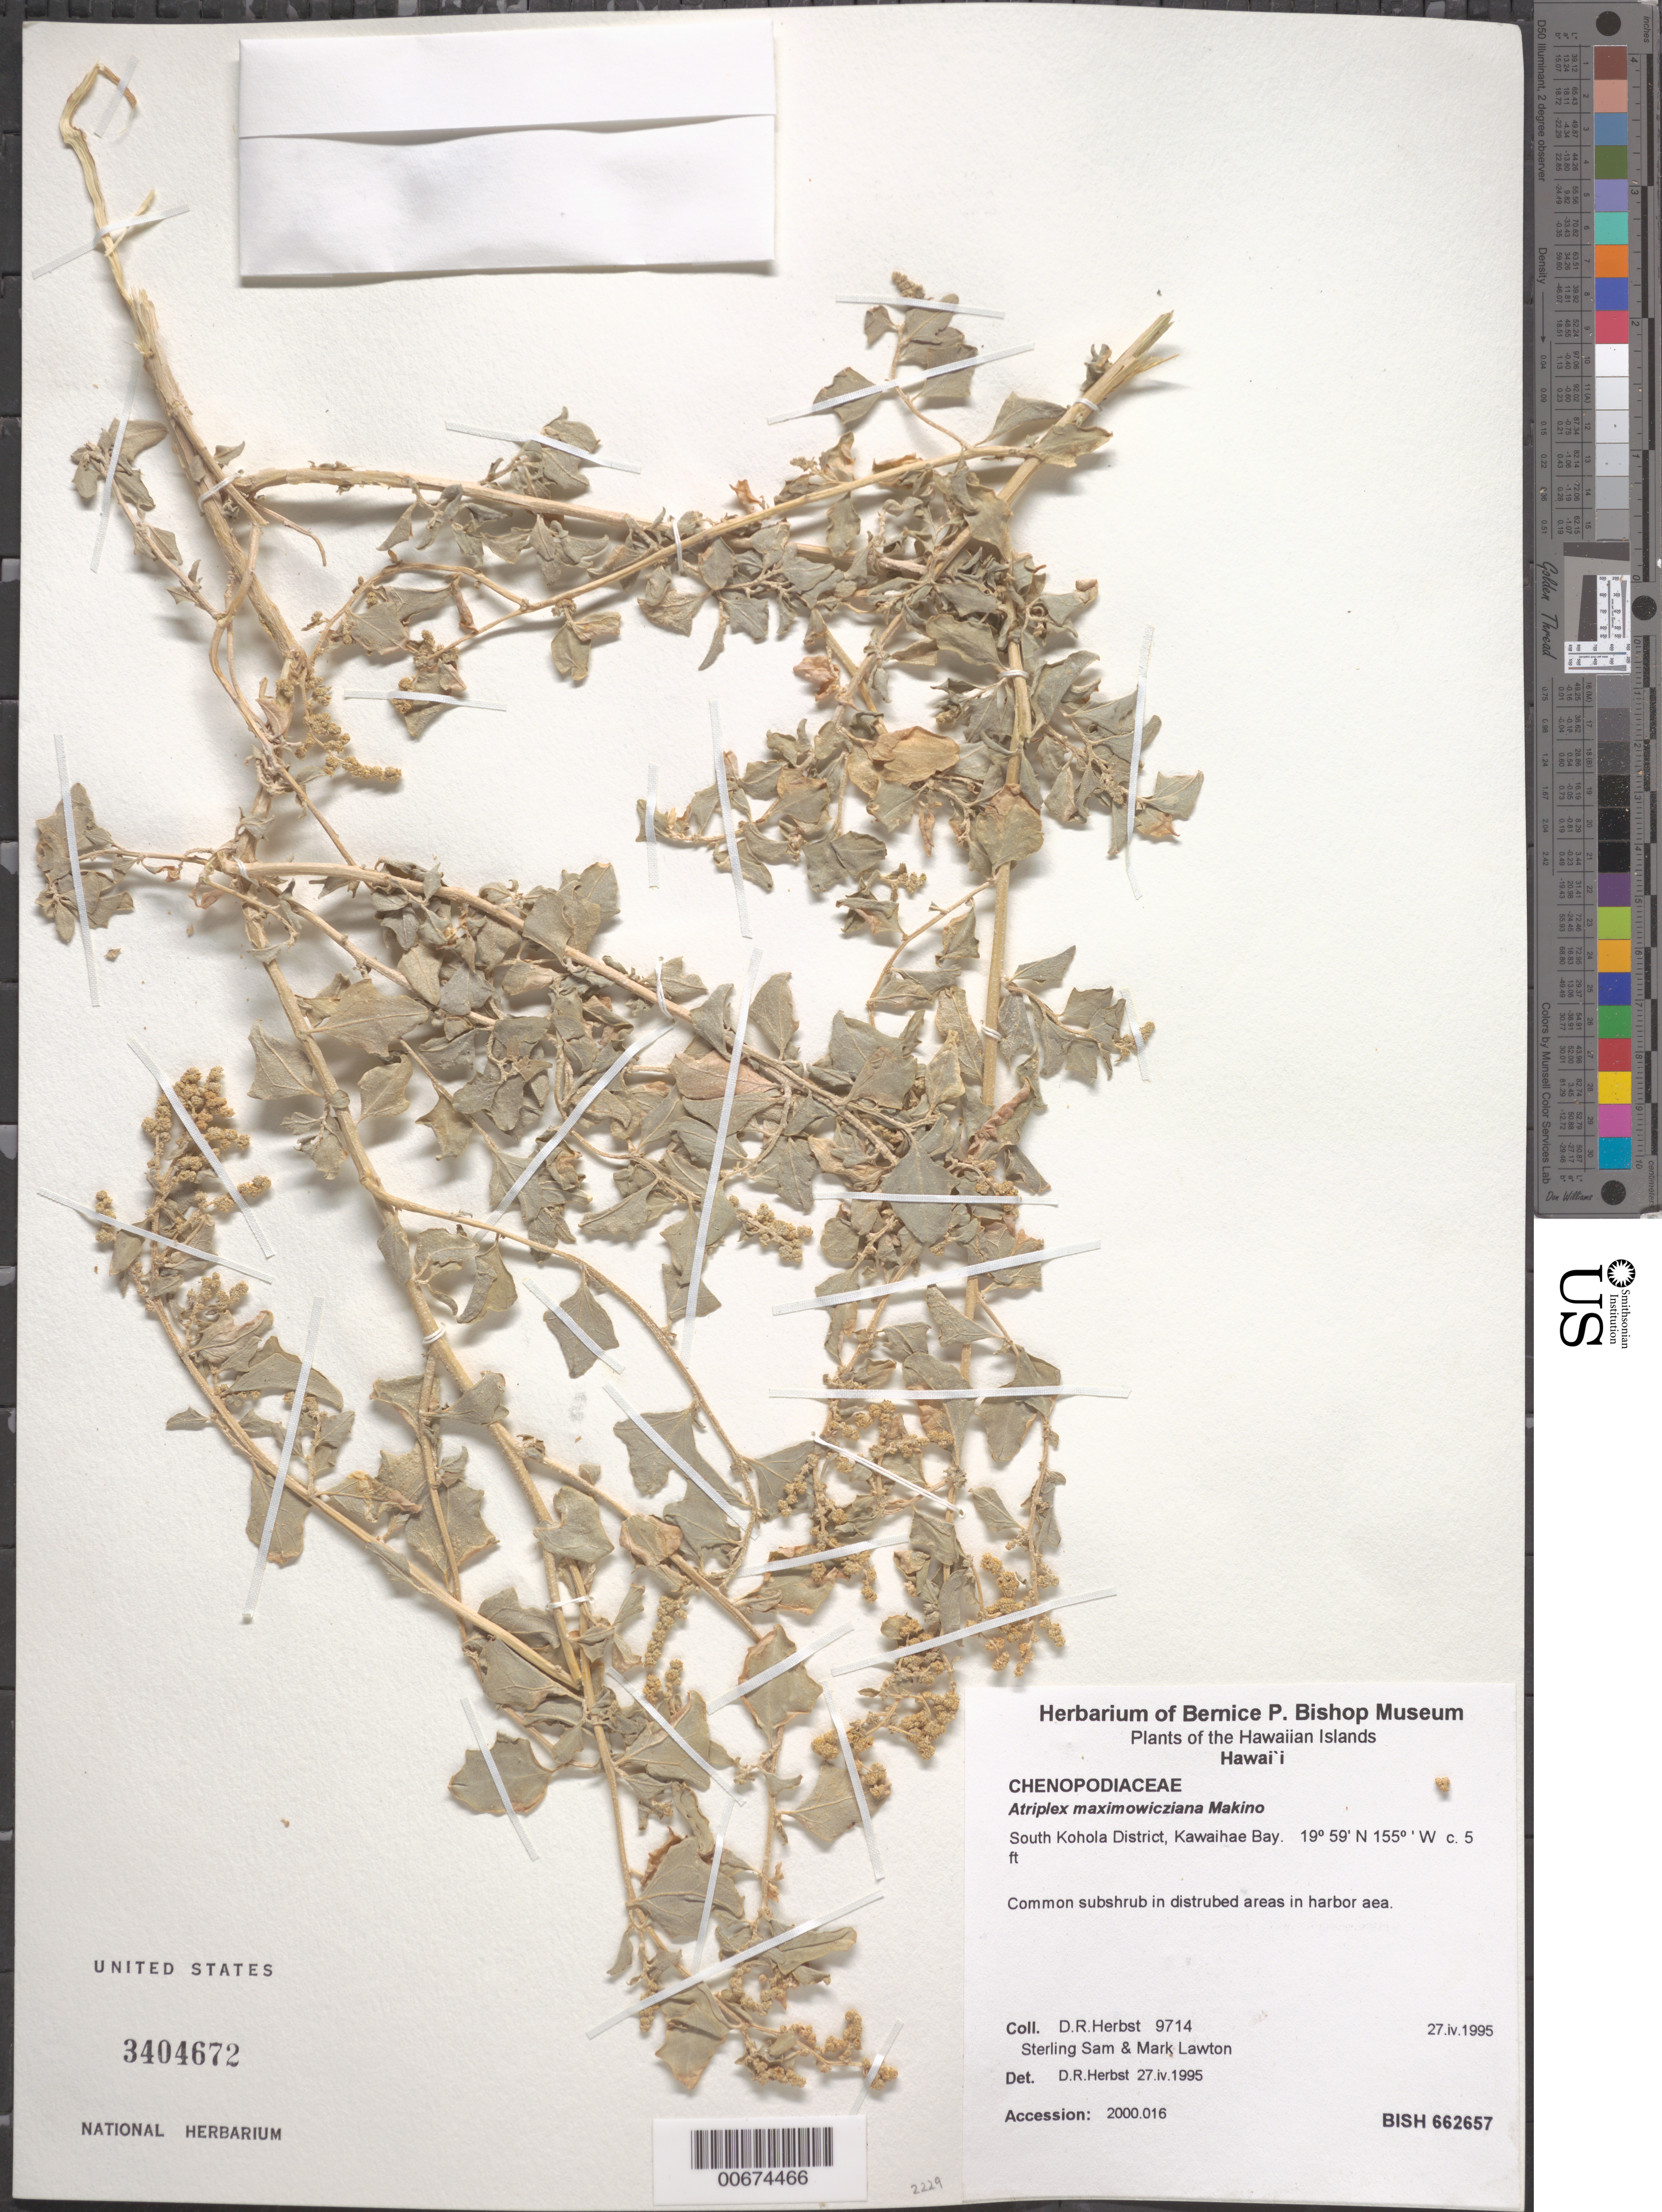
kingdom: Plantae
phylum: Tracheophyta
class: Magnoliopsida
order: Caryophyllales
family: Amaranthaceae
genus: Atriplex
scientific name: Atriplex maximowicziana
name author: Makino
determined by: Herbst, D. R.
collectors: D. R. Herbst, S. Sam & M. Lawton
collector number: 9714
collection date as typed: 27 Apr 1995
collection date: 1995-04-27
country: United States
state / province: Hawaii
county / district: Hawaii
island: Hawaii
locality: South Kohola Distr., Kawaihae Bay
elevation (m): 1.5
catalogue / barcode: US 3404672